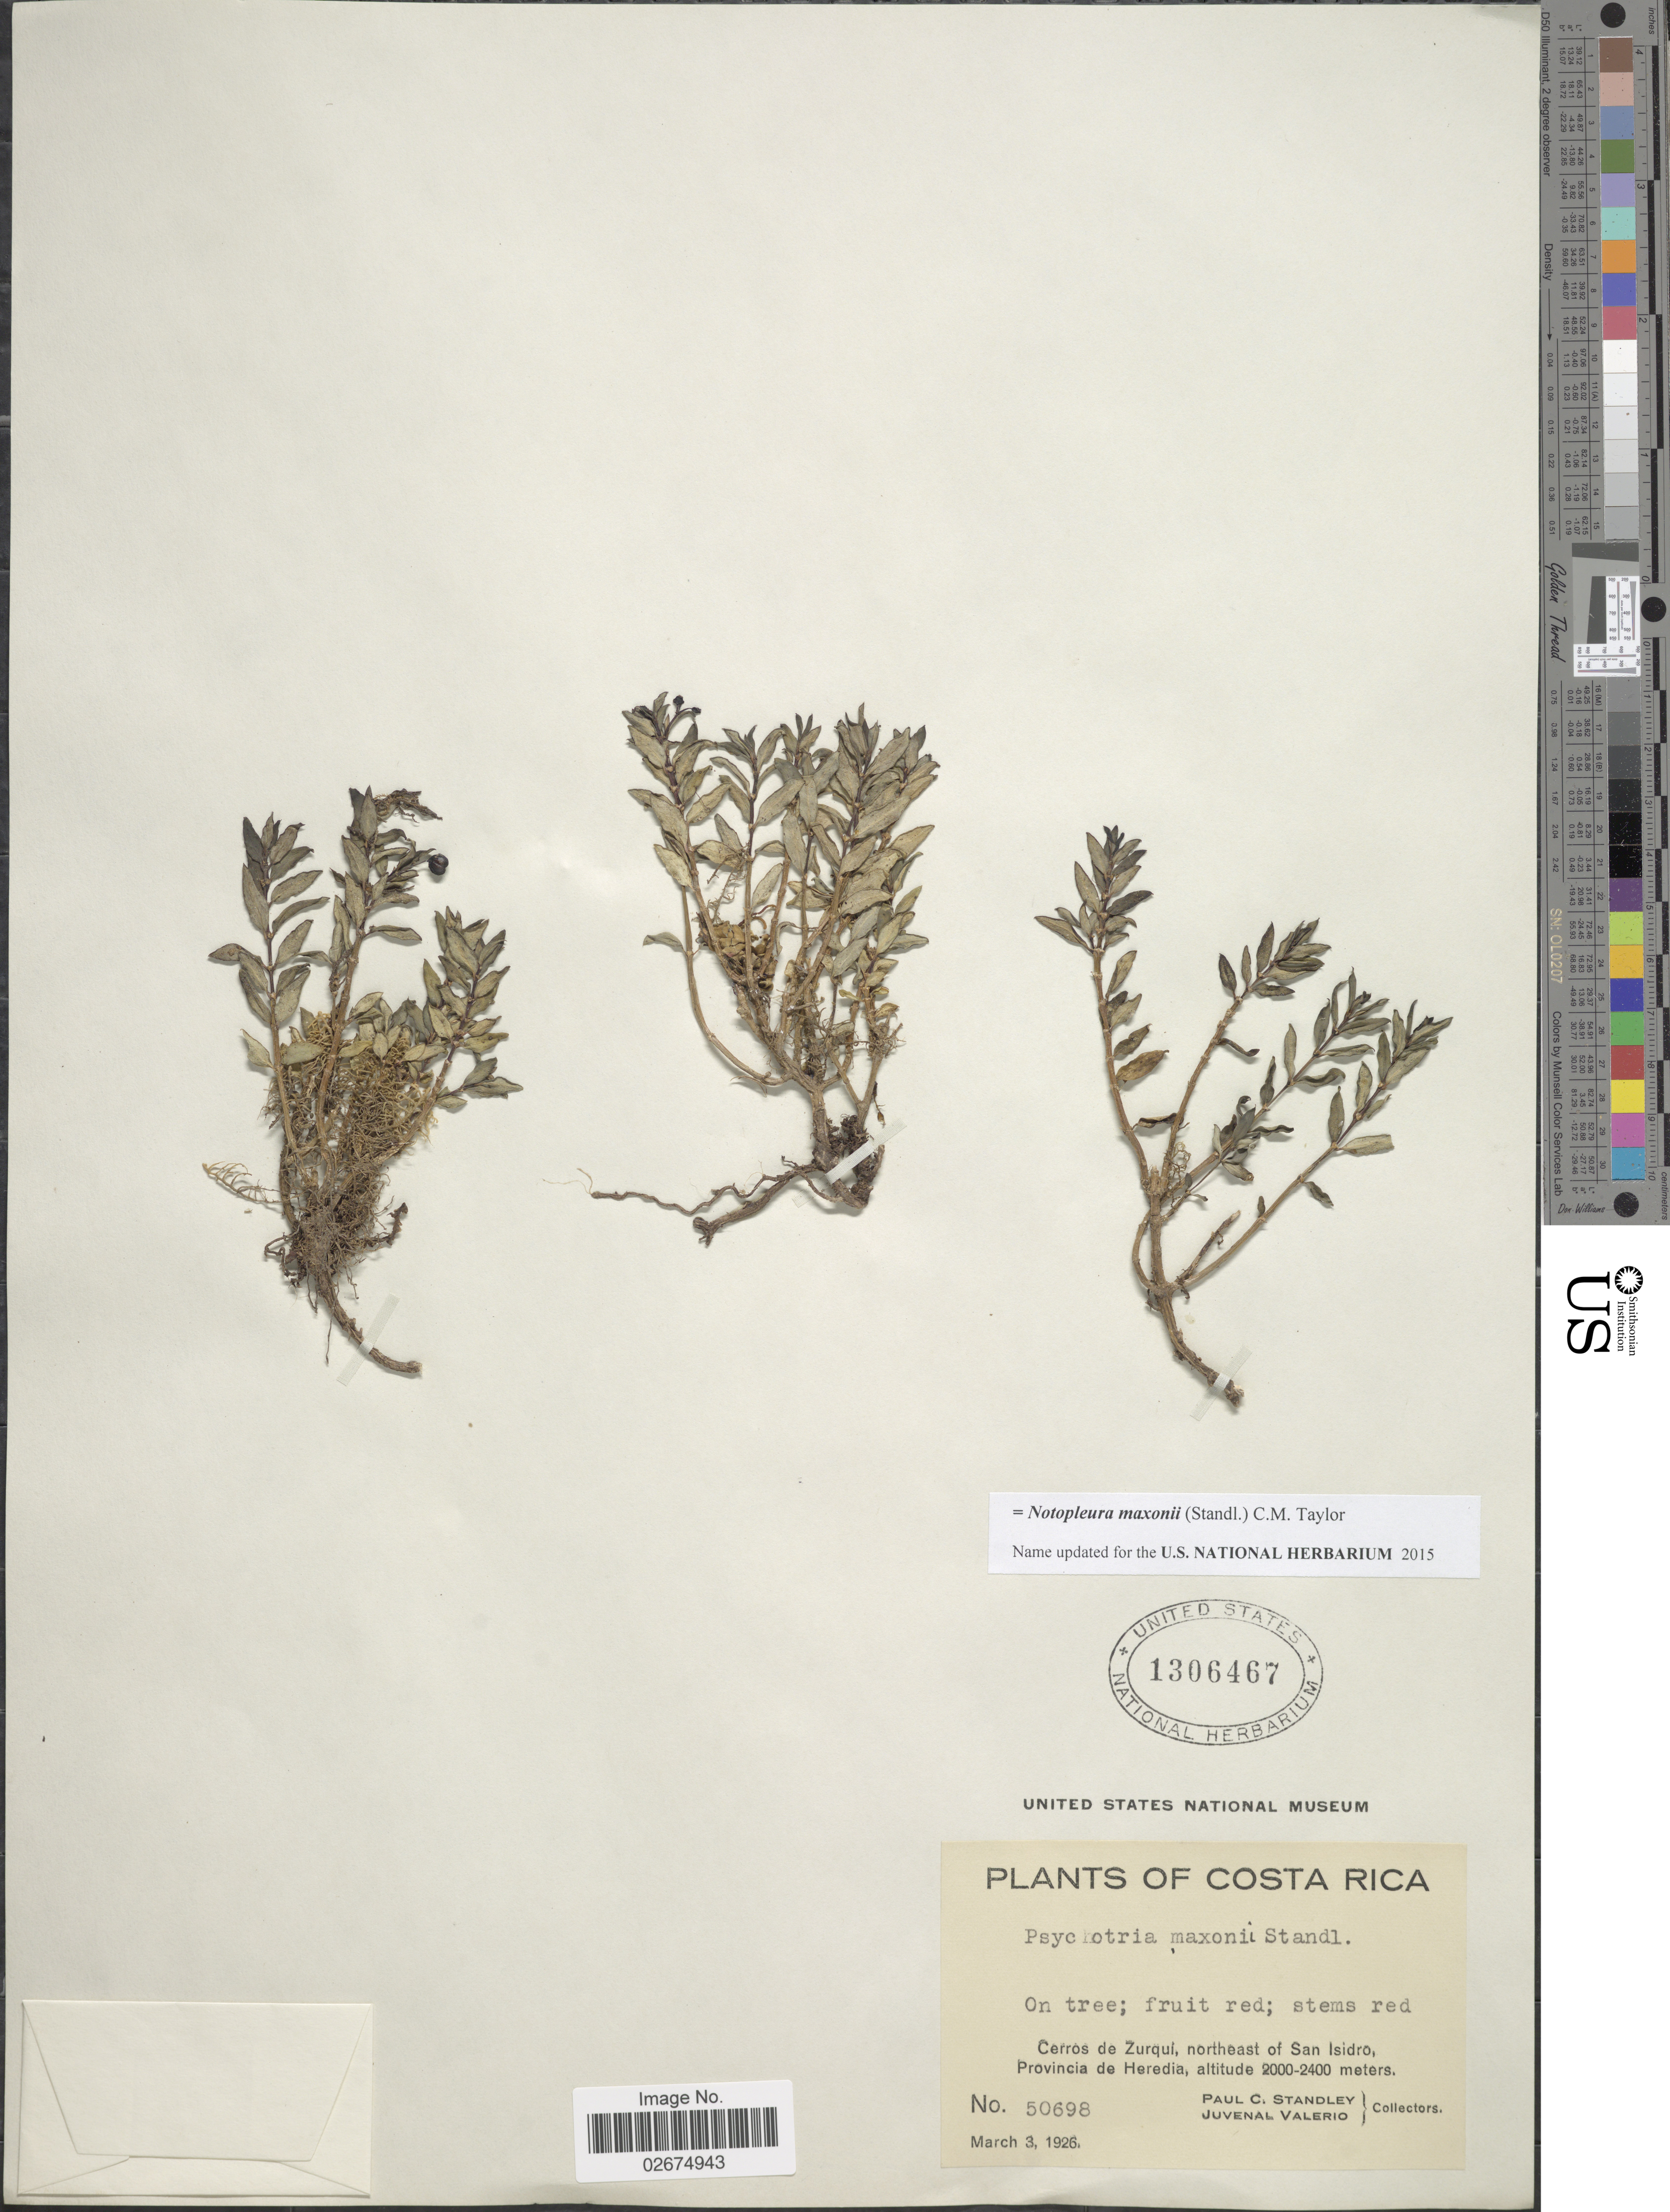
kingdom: Plantae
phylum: Tracheophyta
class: Magnoliopsida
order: Gentianales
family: Rubiaceae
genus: Notopleura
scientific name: Notopleura maxonii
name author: (Standl.) C.M. Taylor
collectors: P. C. Standley & J. Valerio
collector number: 50698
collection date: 1926-03-03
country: Costa Rica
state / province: Heredia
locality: Cerros de Zurqui, northeast of San Isidro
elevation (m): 2000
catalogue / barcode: US 1306467